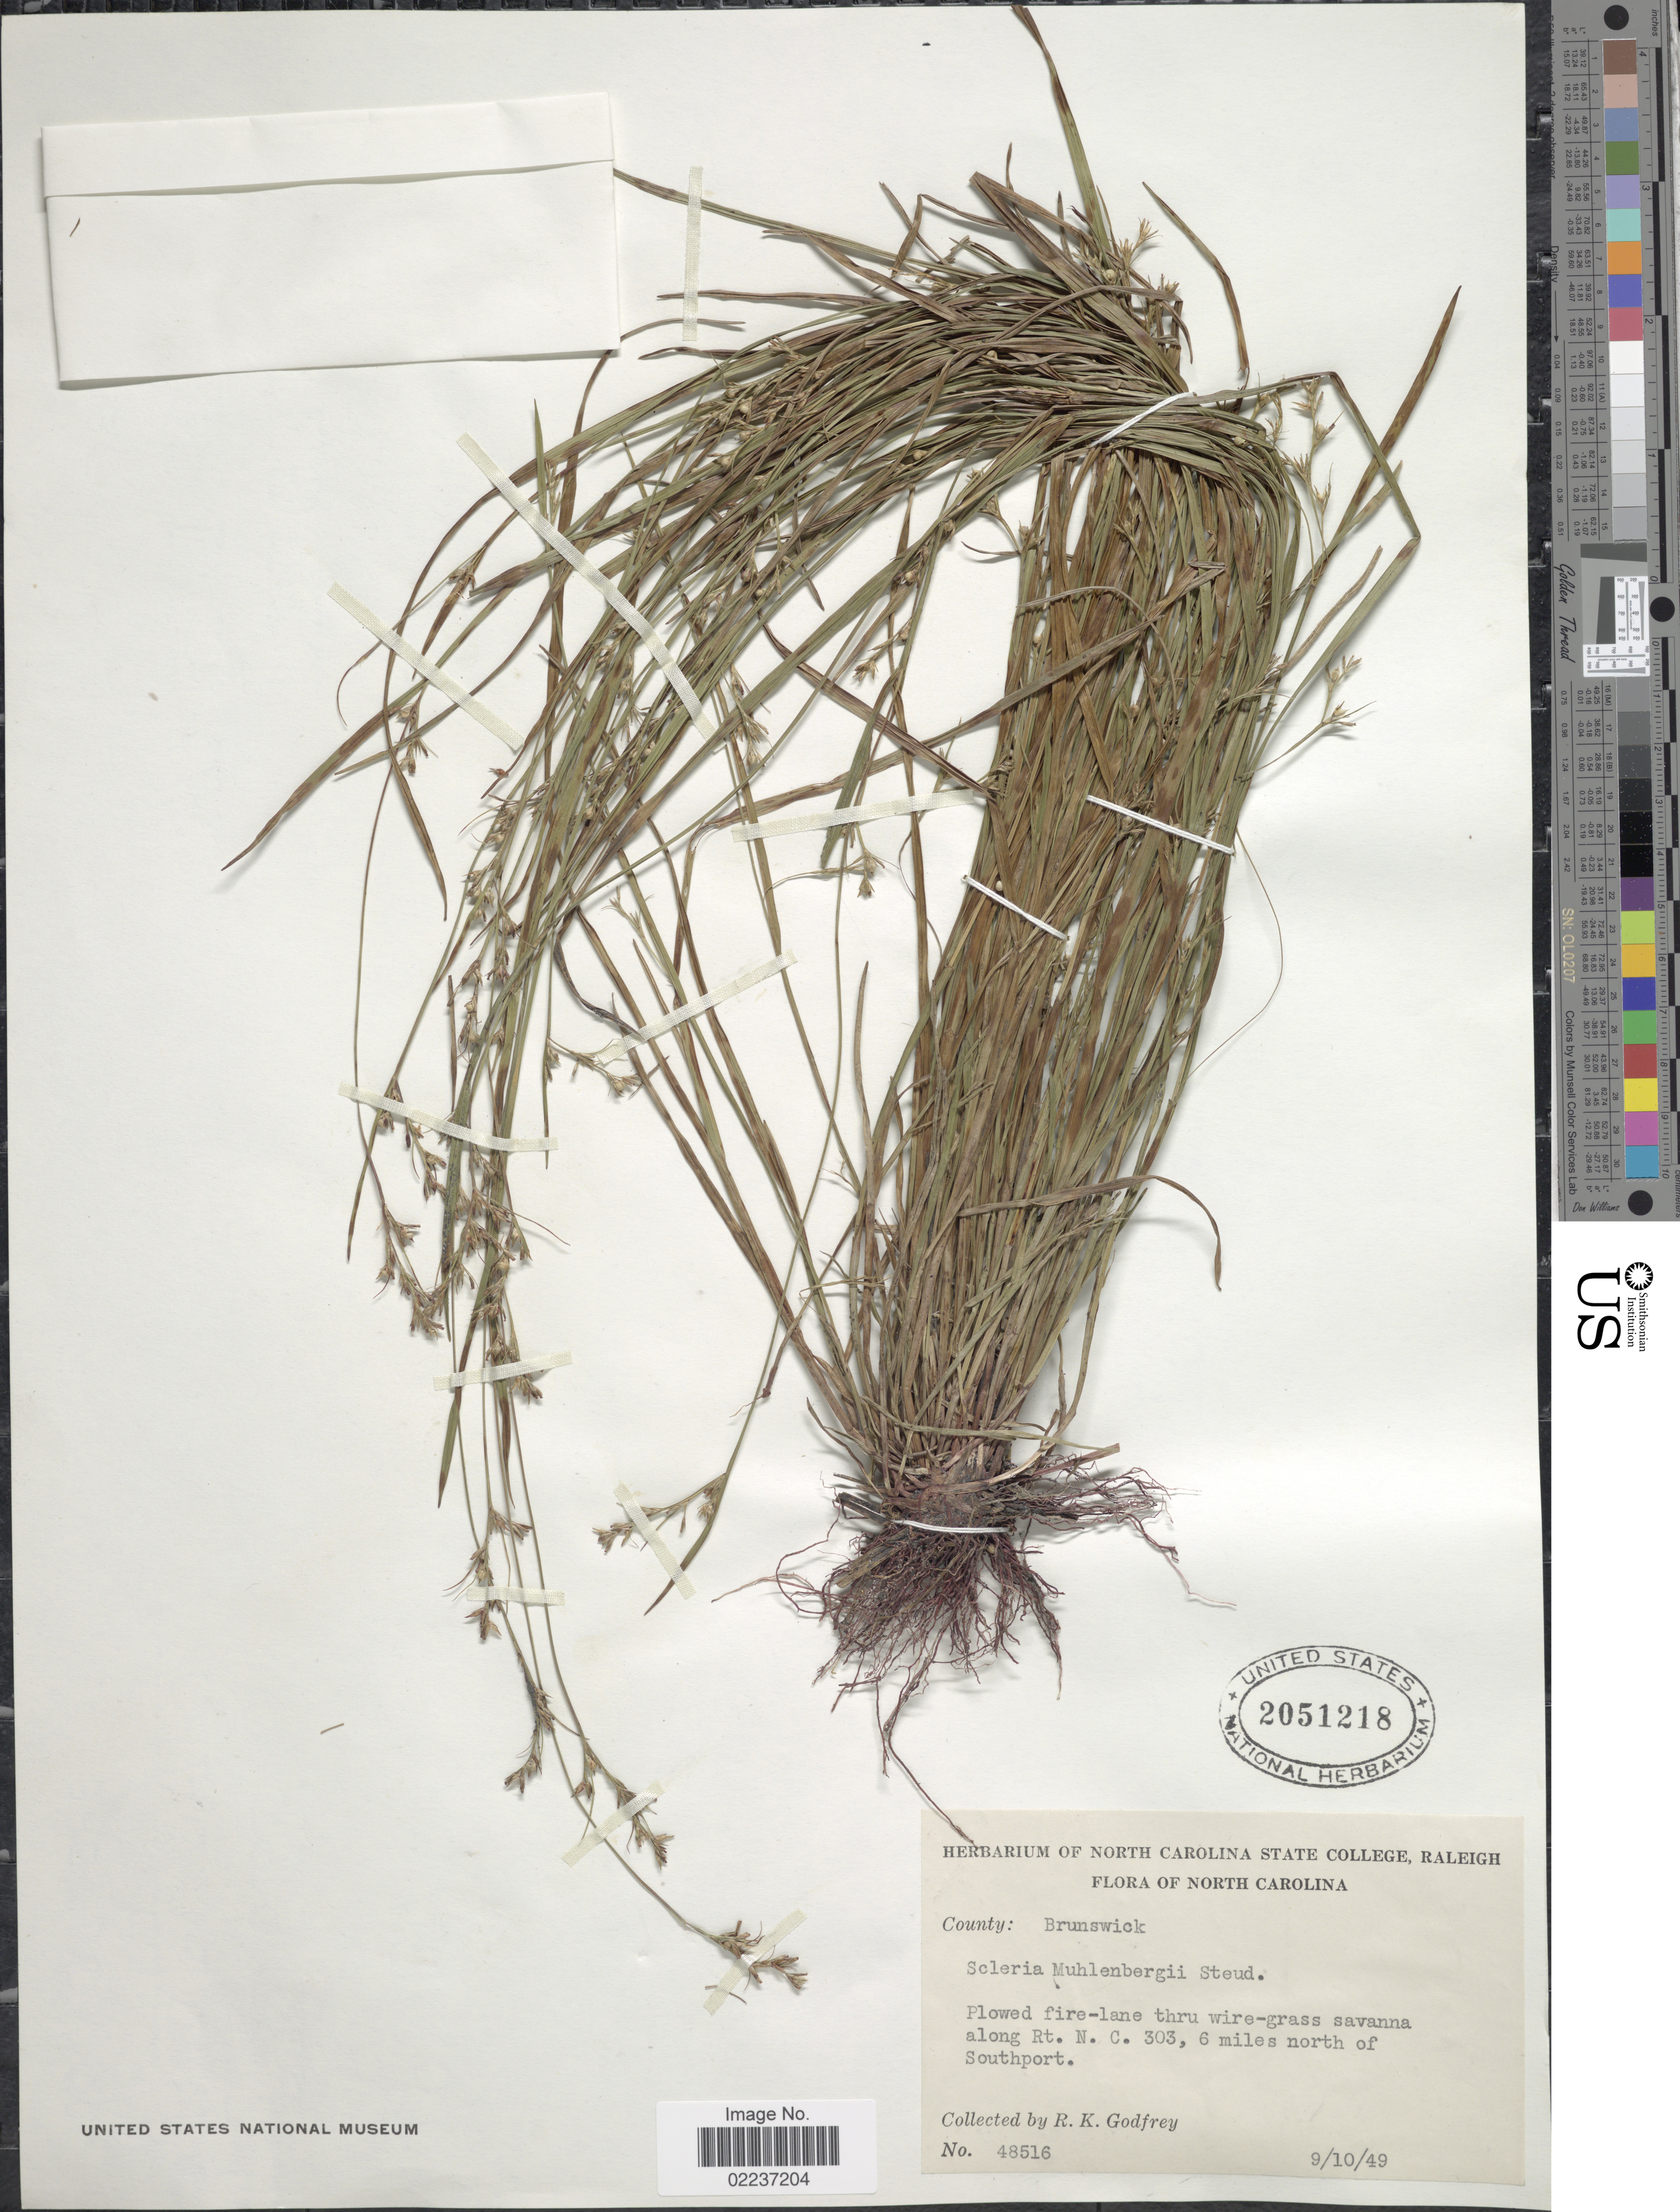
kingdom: Plantae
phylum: Tracheophyta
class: Liliopsida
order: Poales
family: Cyperaceae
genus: Scleria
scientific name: Scleria muehlenbergii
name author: Steud.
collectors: R. K. Godfrey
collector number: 48516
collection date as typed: Transcribed d/m/y: 10/9/49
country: United States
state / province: North Carolina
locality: Along Rt. N. C. 303, 6 miles north of Southport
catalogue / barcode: US 2051218